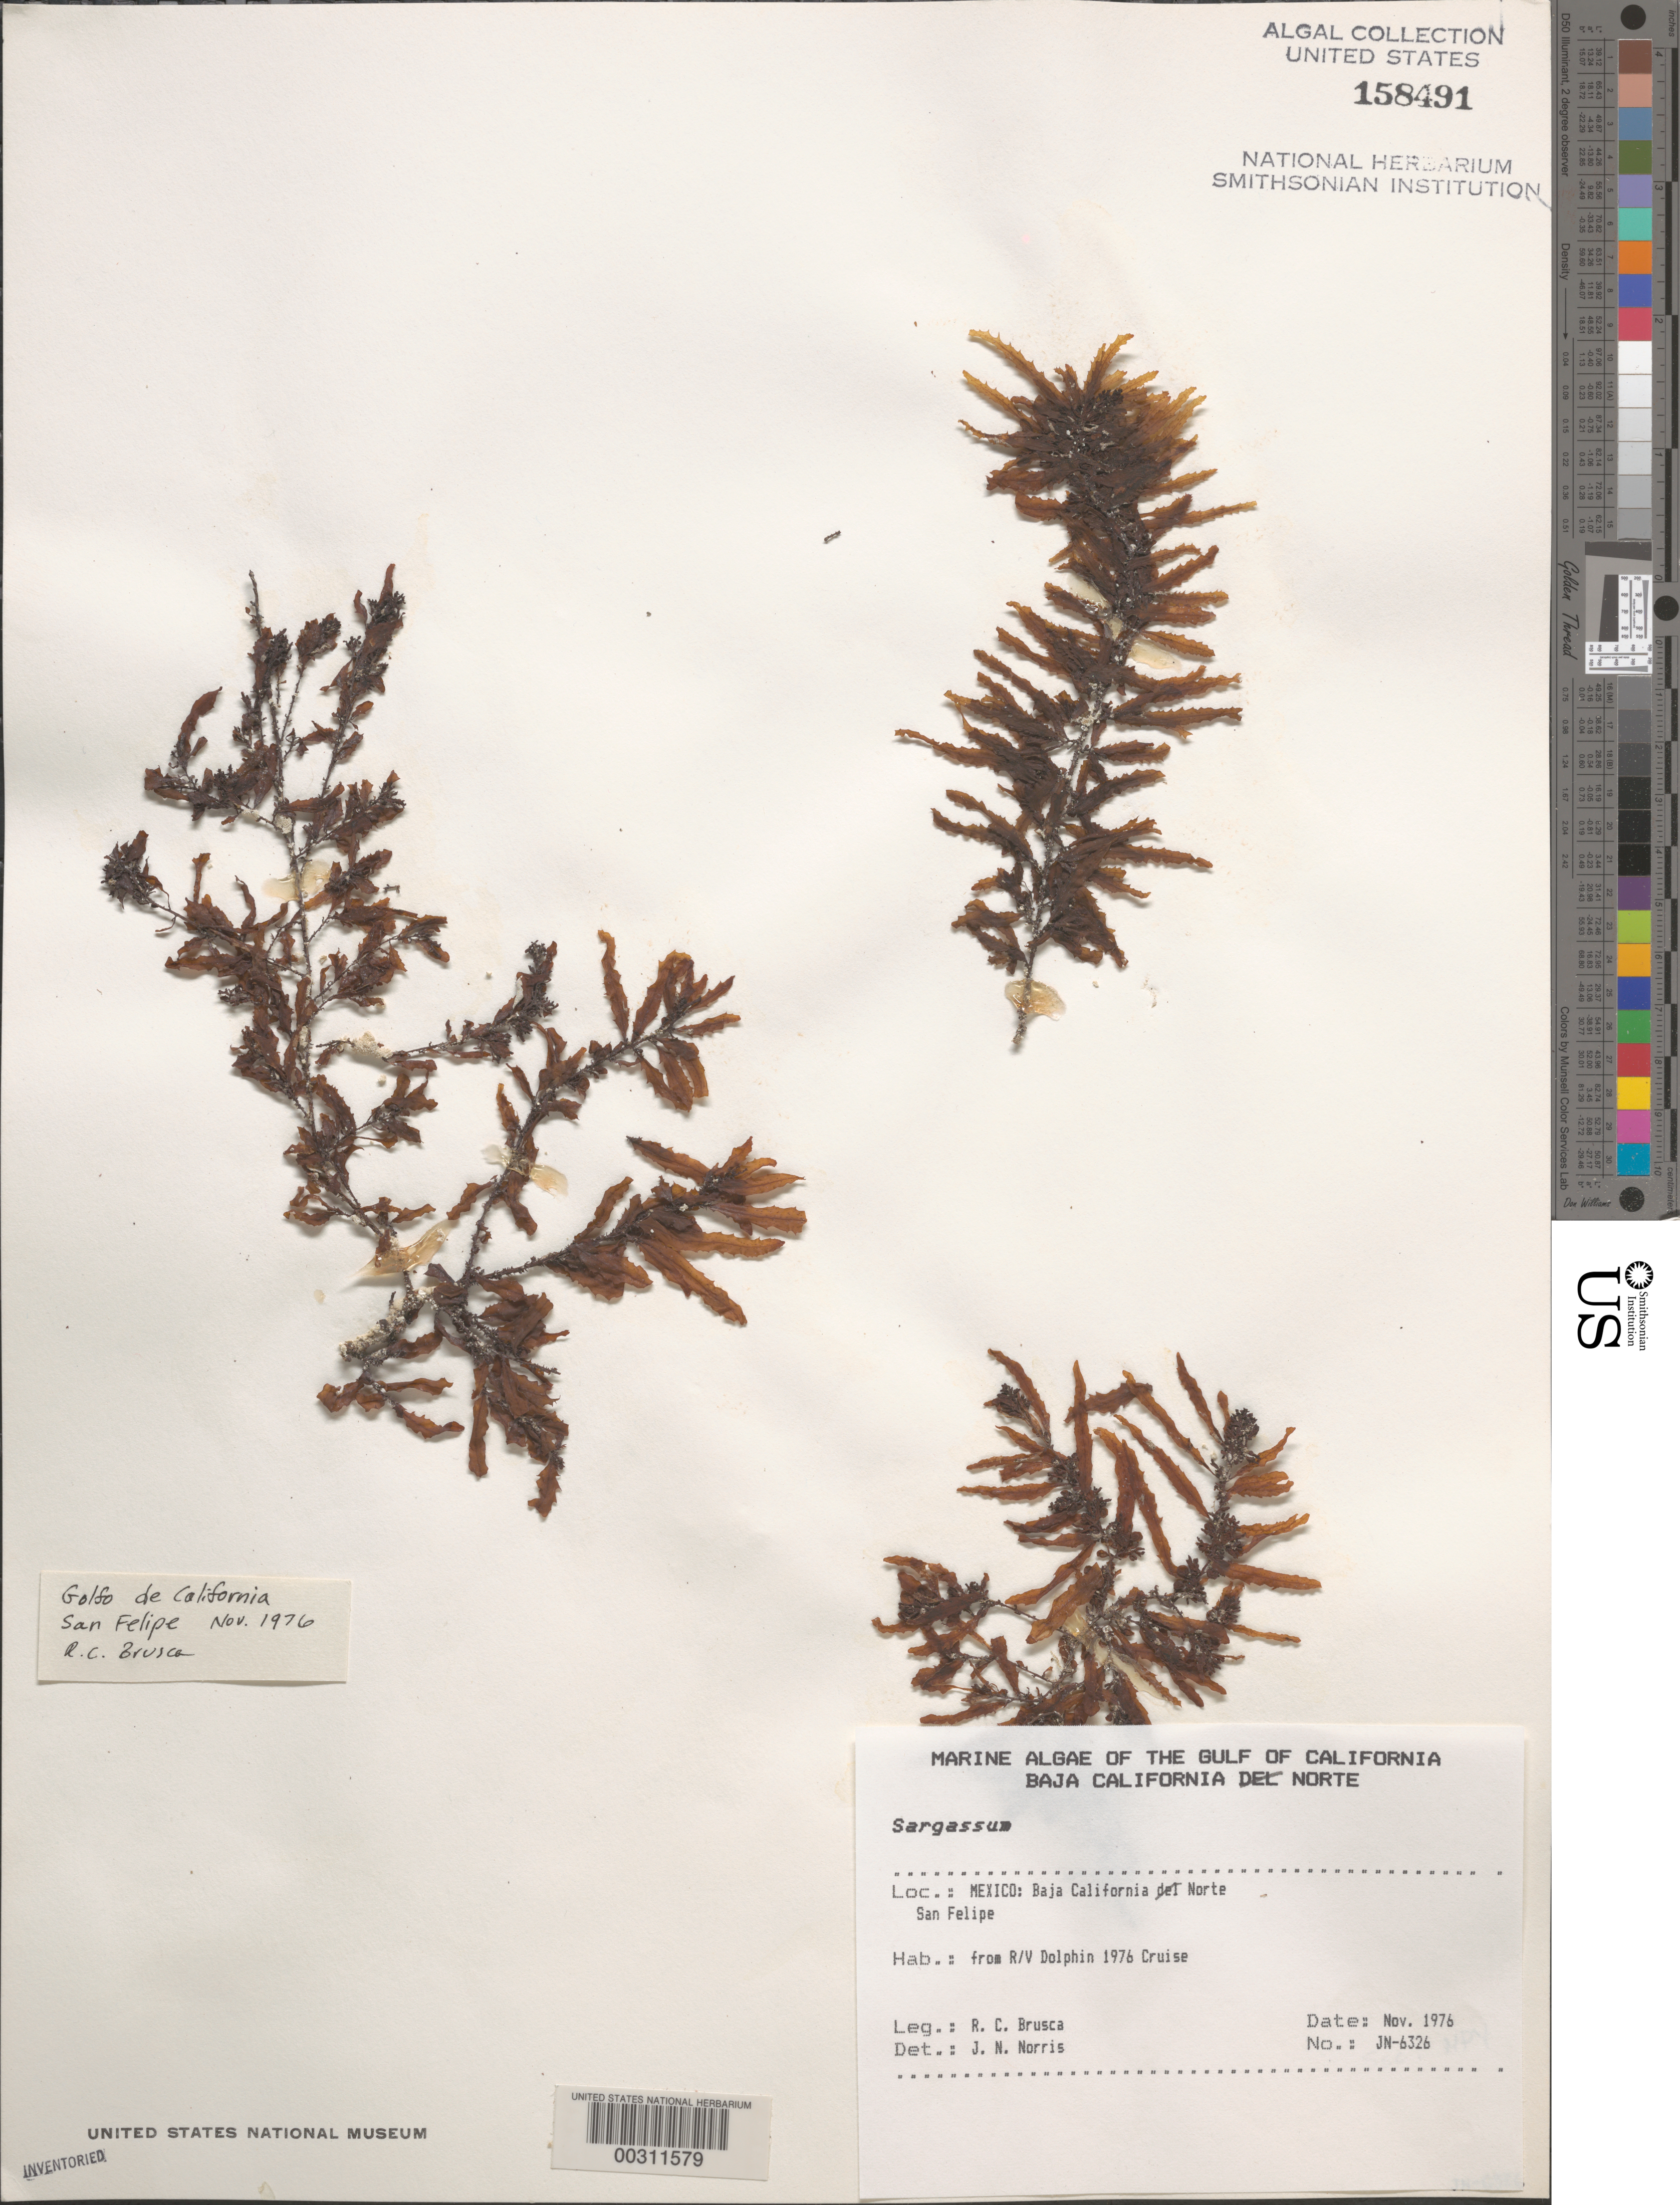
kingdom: Chromista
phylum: Ochrophyta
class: Phaeophyceae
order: Fucales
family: Sargassaceae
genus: Sargassum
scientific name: Sargassum sp.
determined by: Norris, James N.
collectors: R. Brusca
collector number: JN-6326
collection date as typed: Nov 1976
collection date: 1976-11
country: Mexico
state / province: Baja California Norte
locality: San Felipe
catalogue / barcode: US 158491